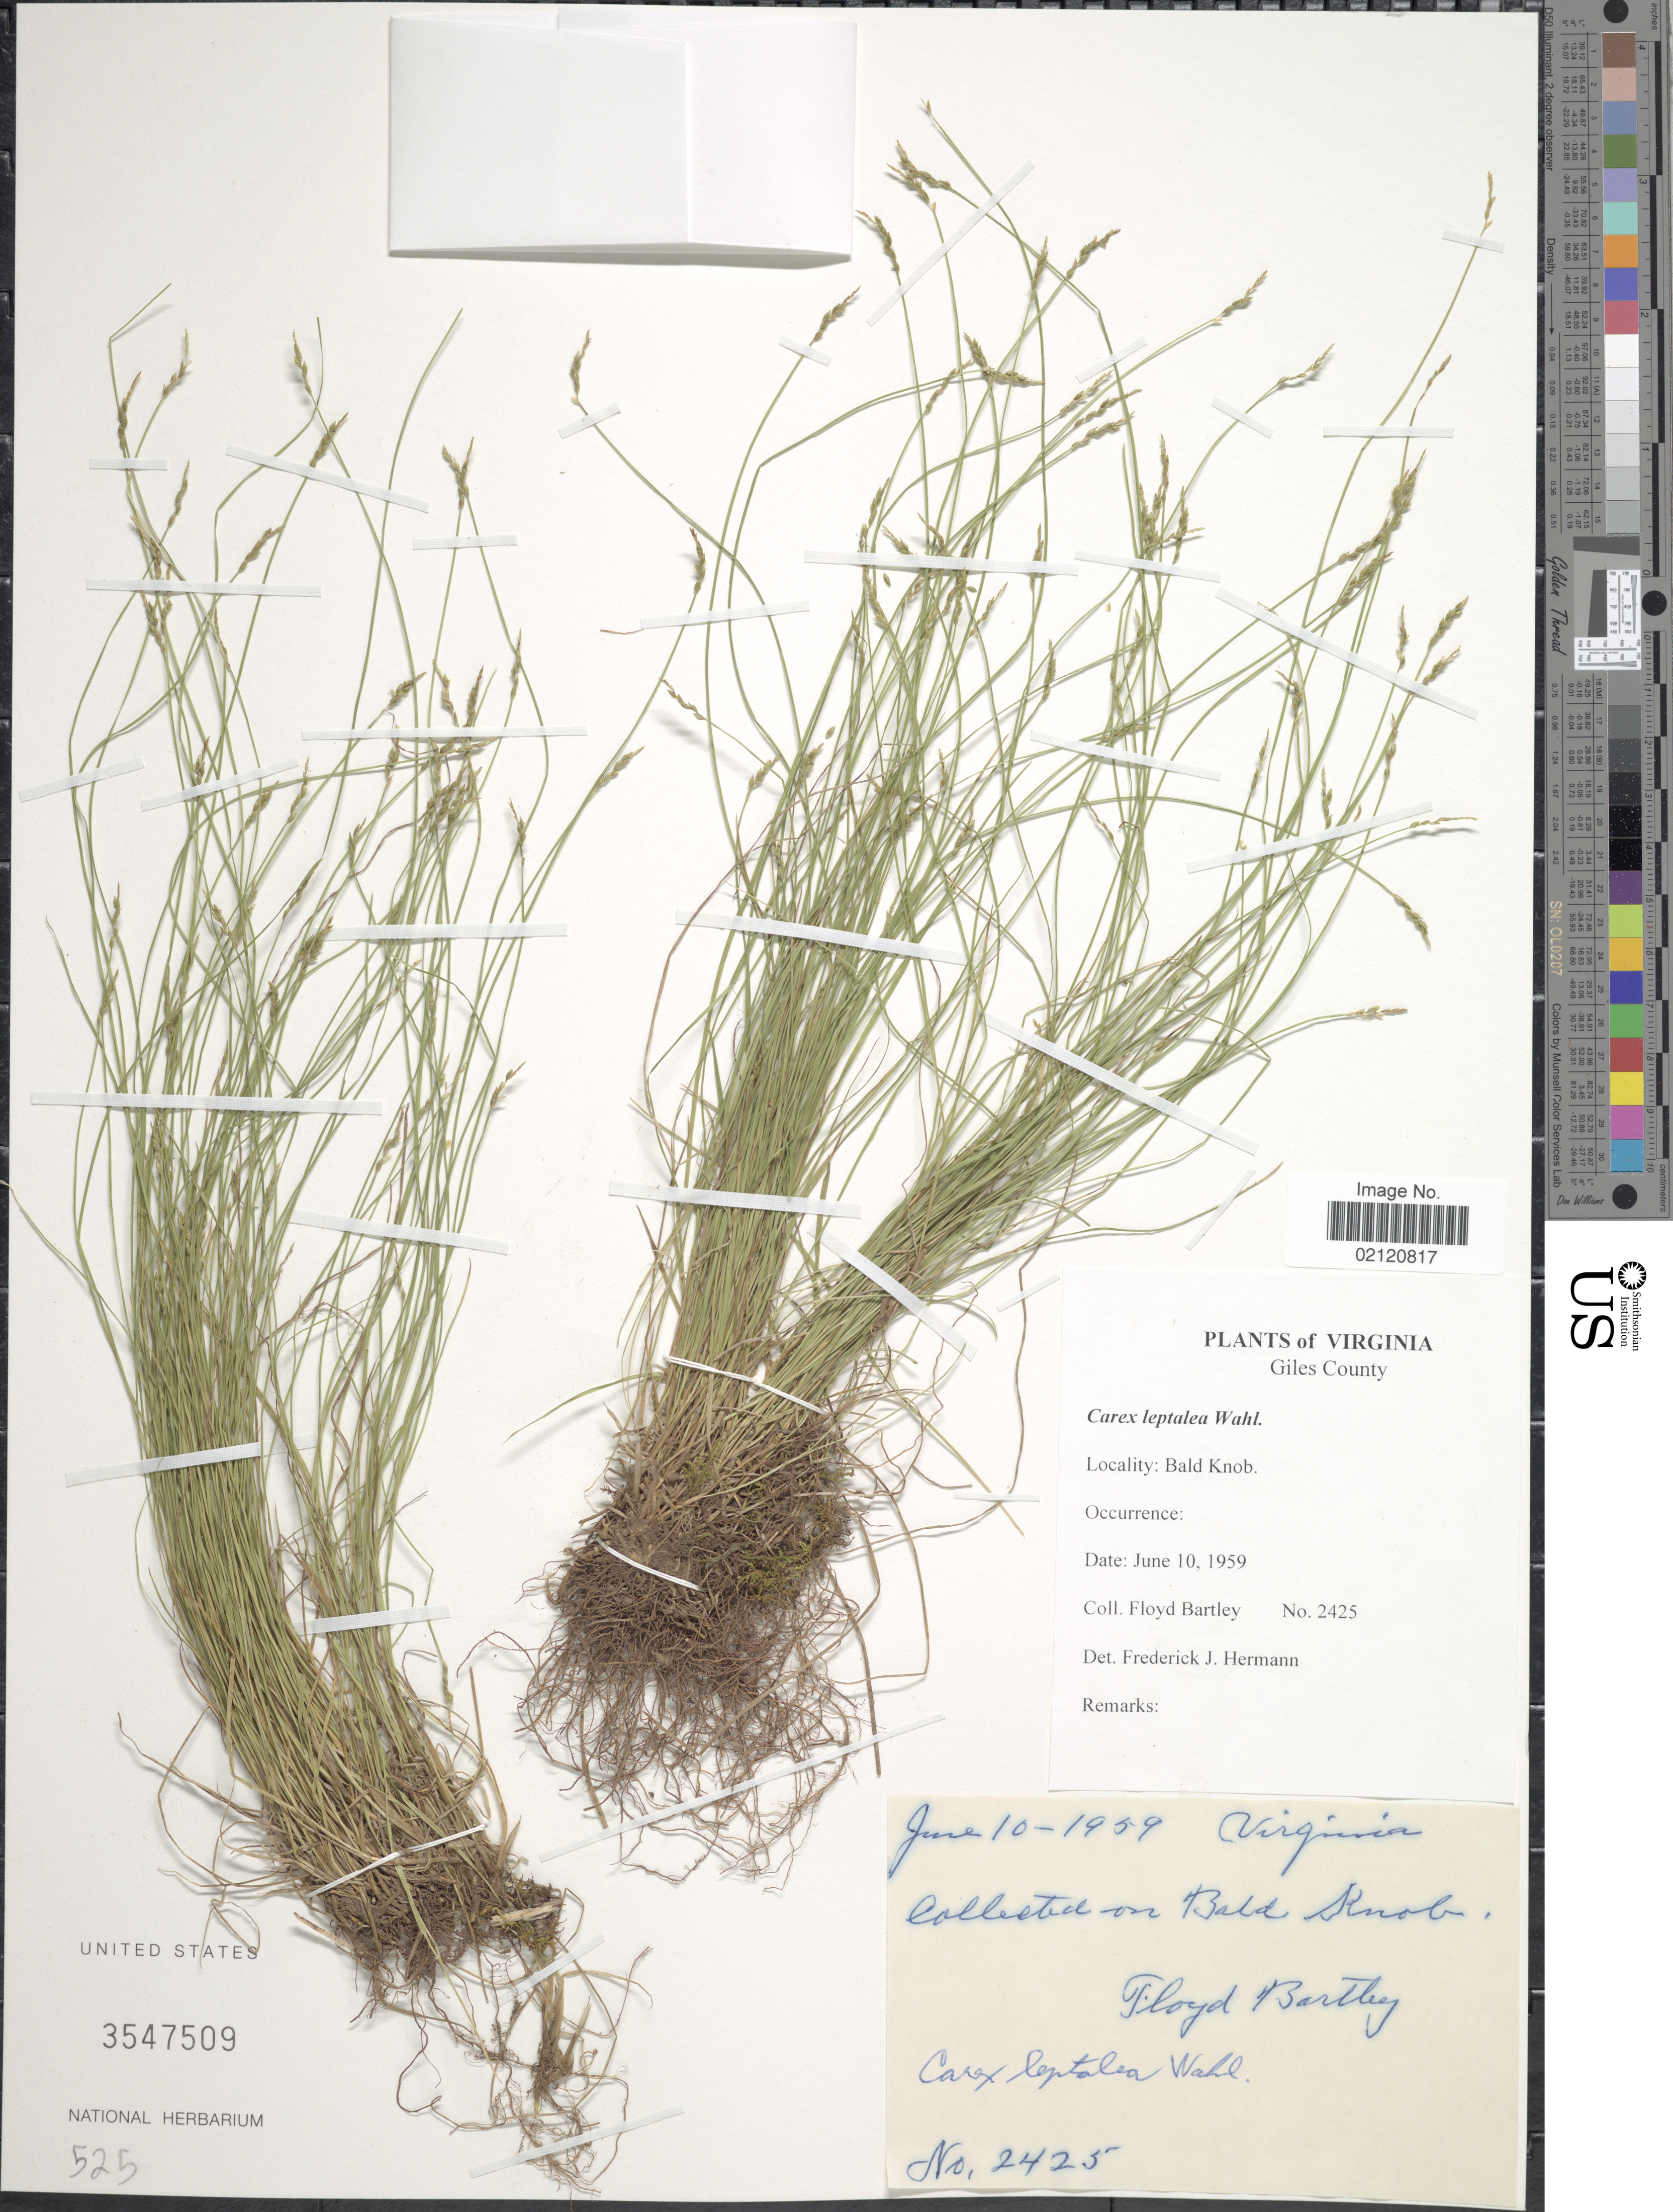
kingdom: Plantae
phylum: Tracheophyta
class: Liliopsida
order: Poales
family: Cyperaceae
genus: Carex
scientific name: Carex leptalea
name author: Wahlenb.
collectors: F. Bartley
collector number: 2425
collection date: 1959-06-10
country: United States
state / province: Virginia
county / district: Giles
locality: Bald Knob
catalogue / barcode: US 3547509